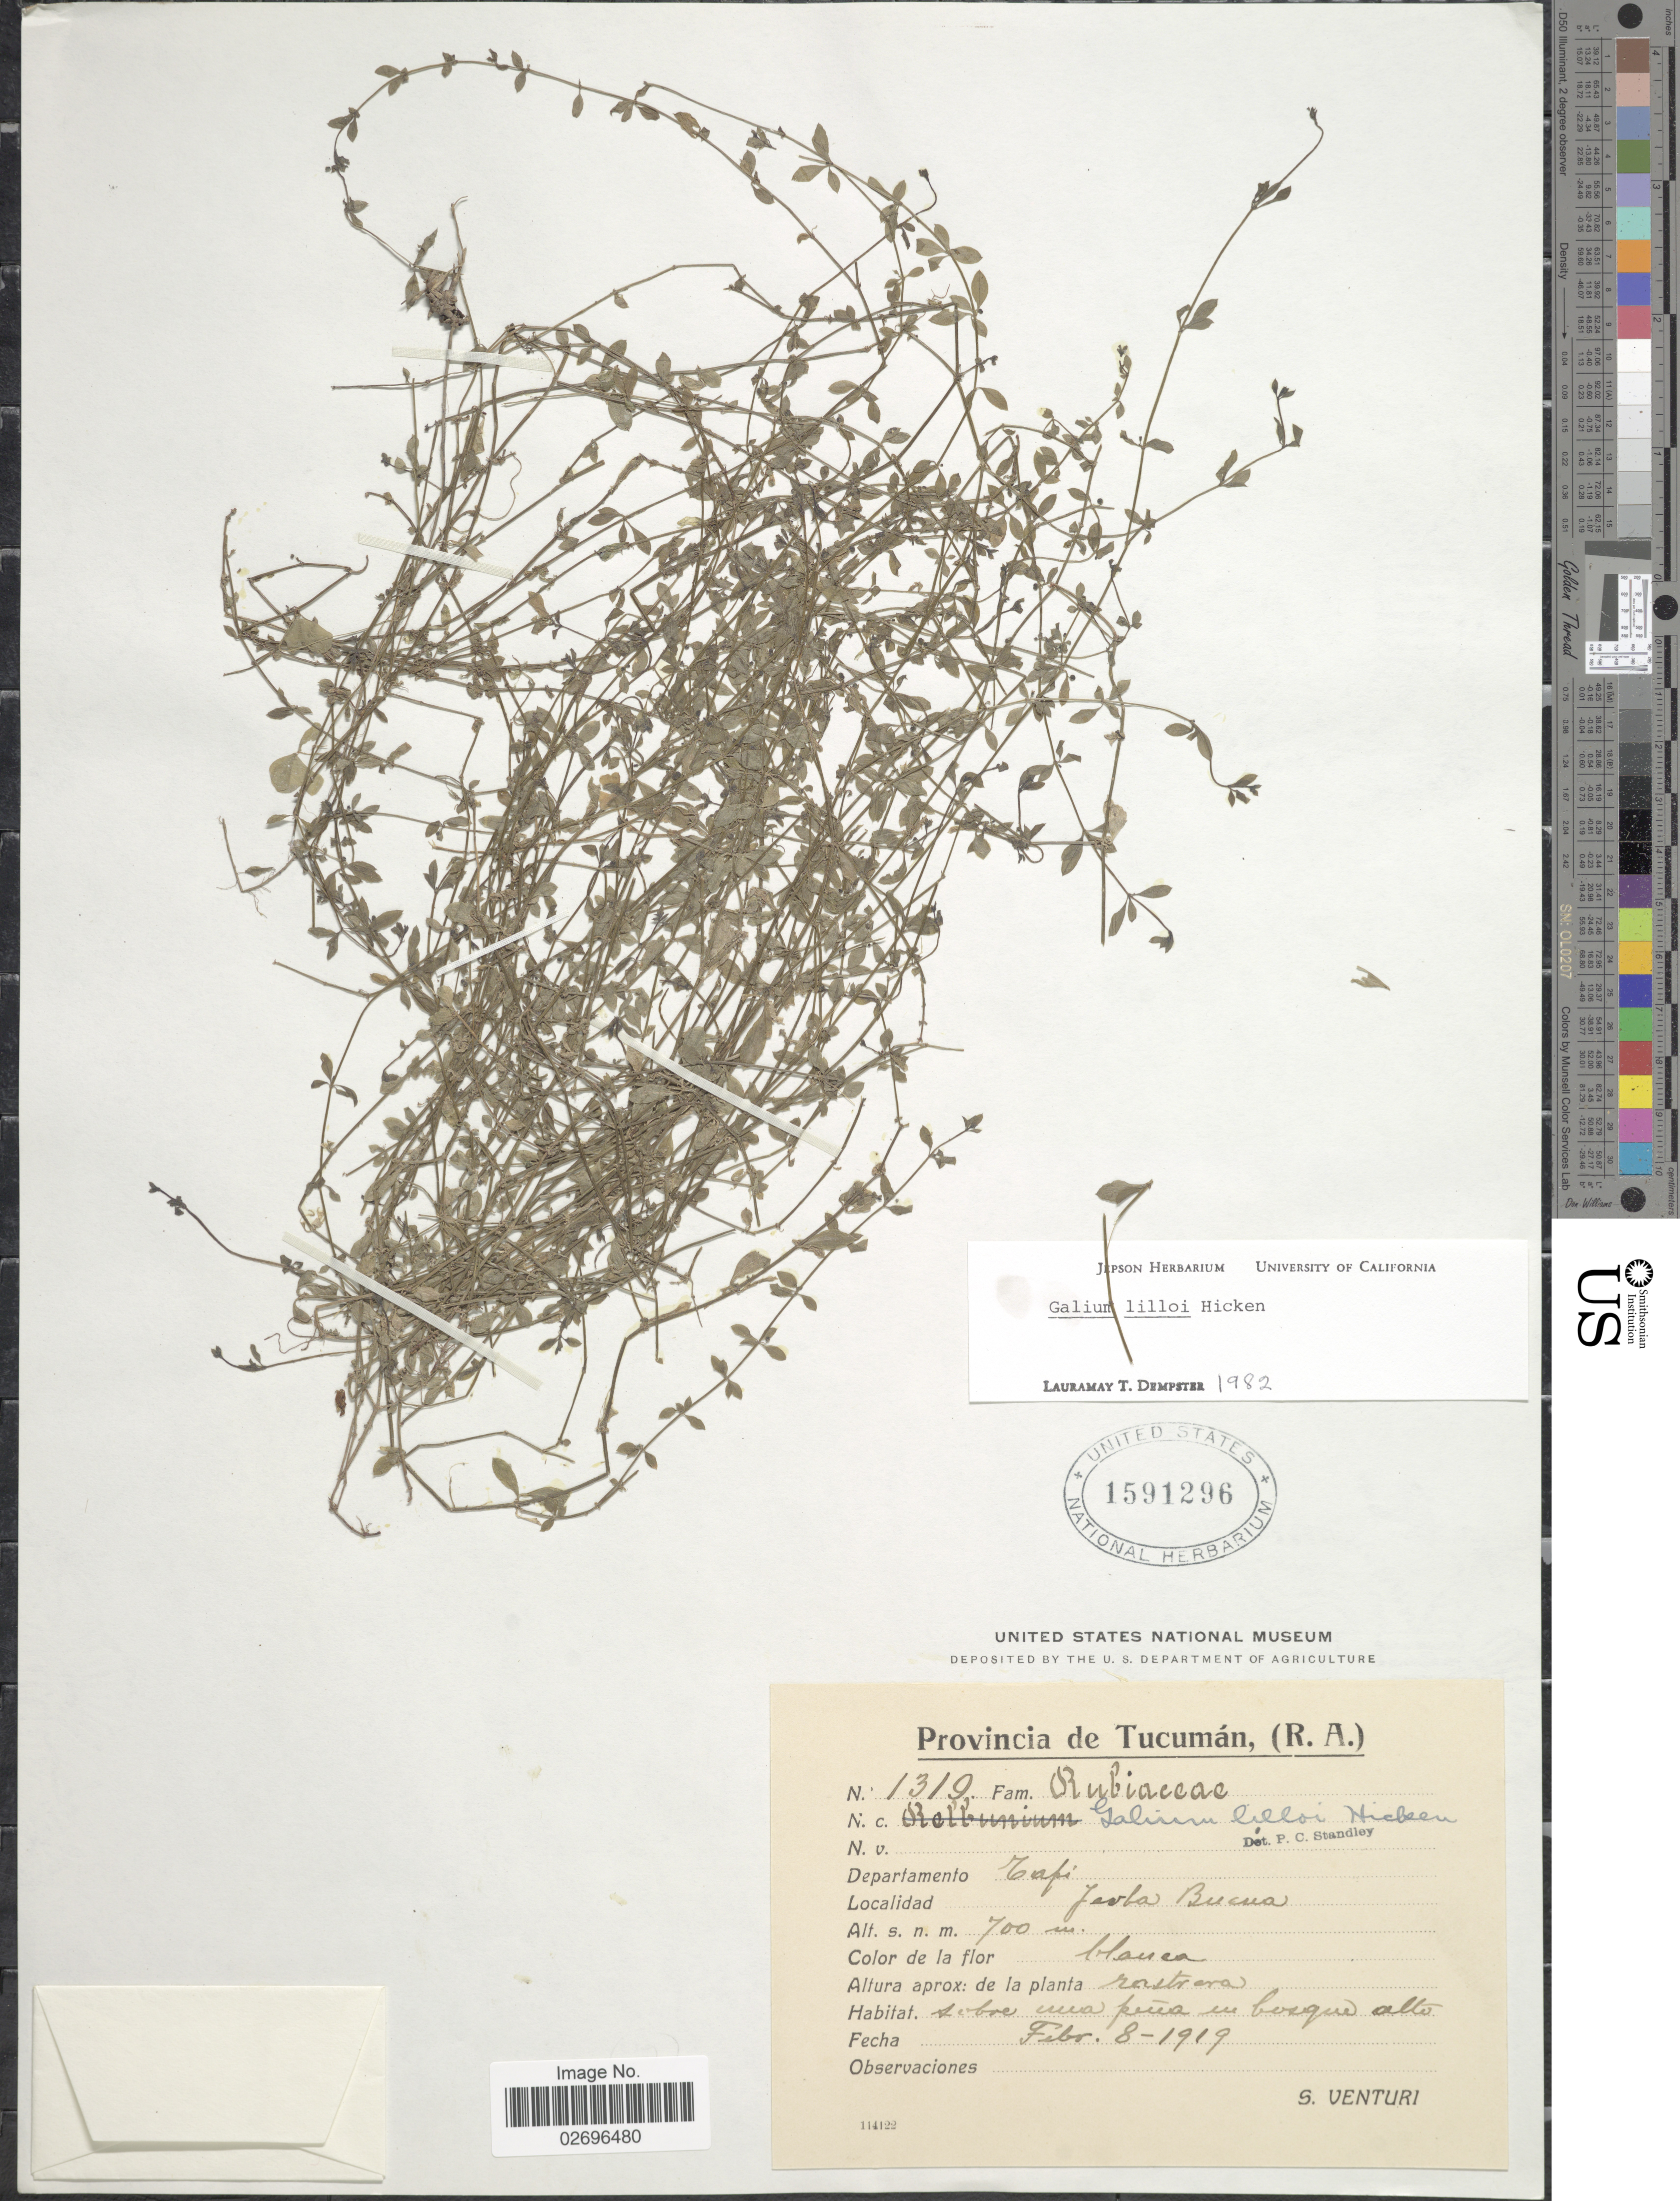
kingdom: Plantae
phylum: Tracheophyta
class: Magnoliopsida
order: Gentianales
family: Rubiaceae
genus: Galium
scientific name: Galium lilloi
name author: Hicken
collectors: S. Venturi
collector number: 1319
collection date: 1919-02-08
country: Argentina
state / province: Tucuman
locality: Provincia de Tucuman, (R.A.), Departamento Tafi, Yerba Buena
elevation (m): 700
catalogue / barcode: US 1591296